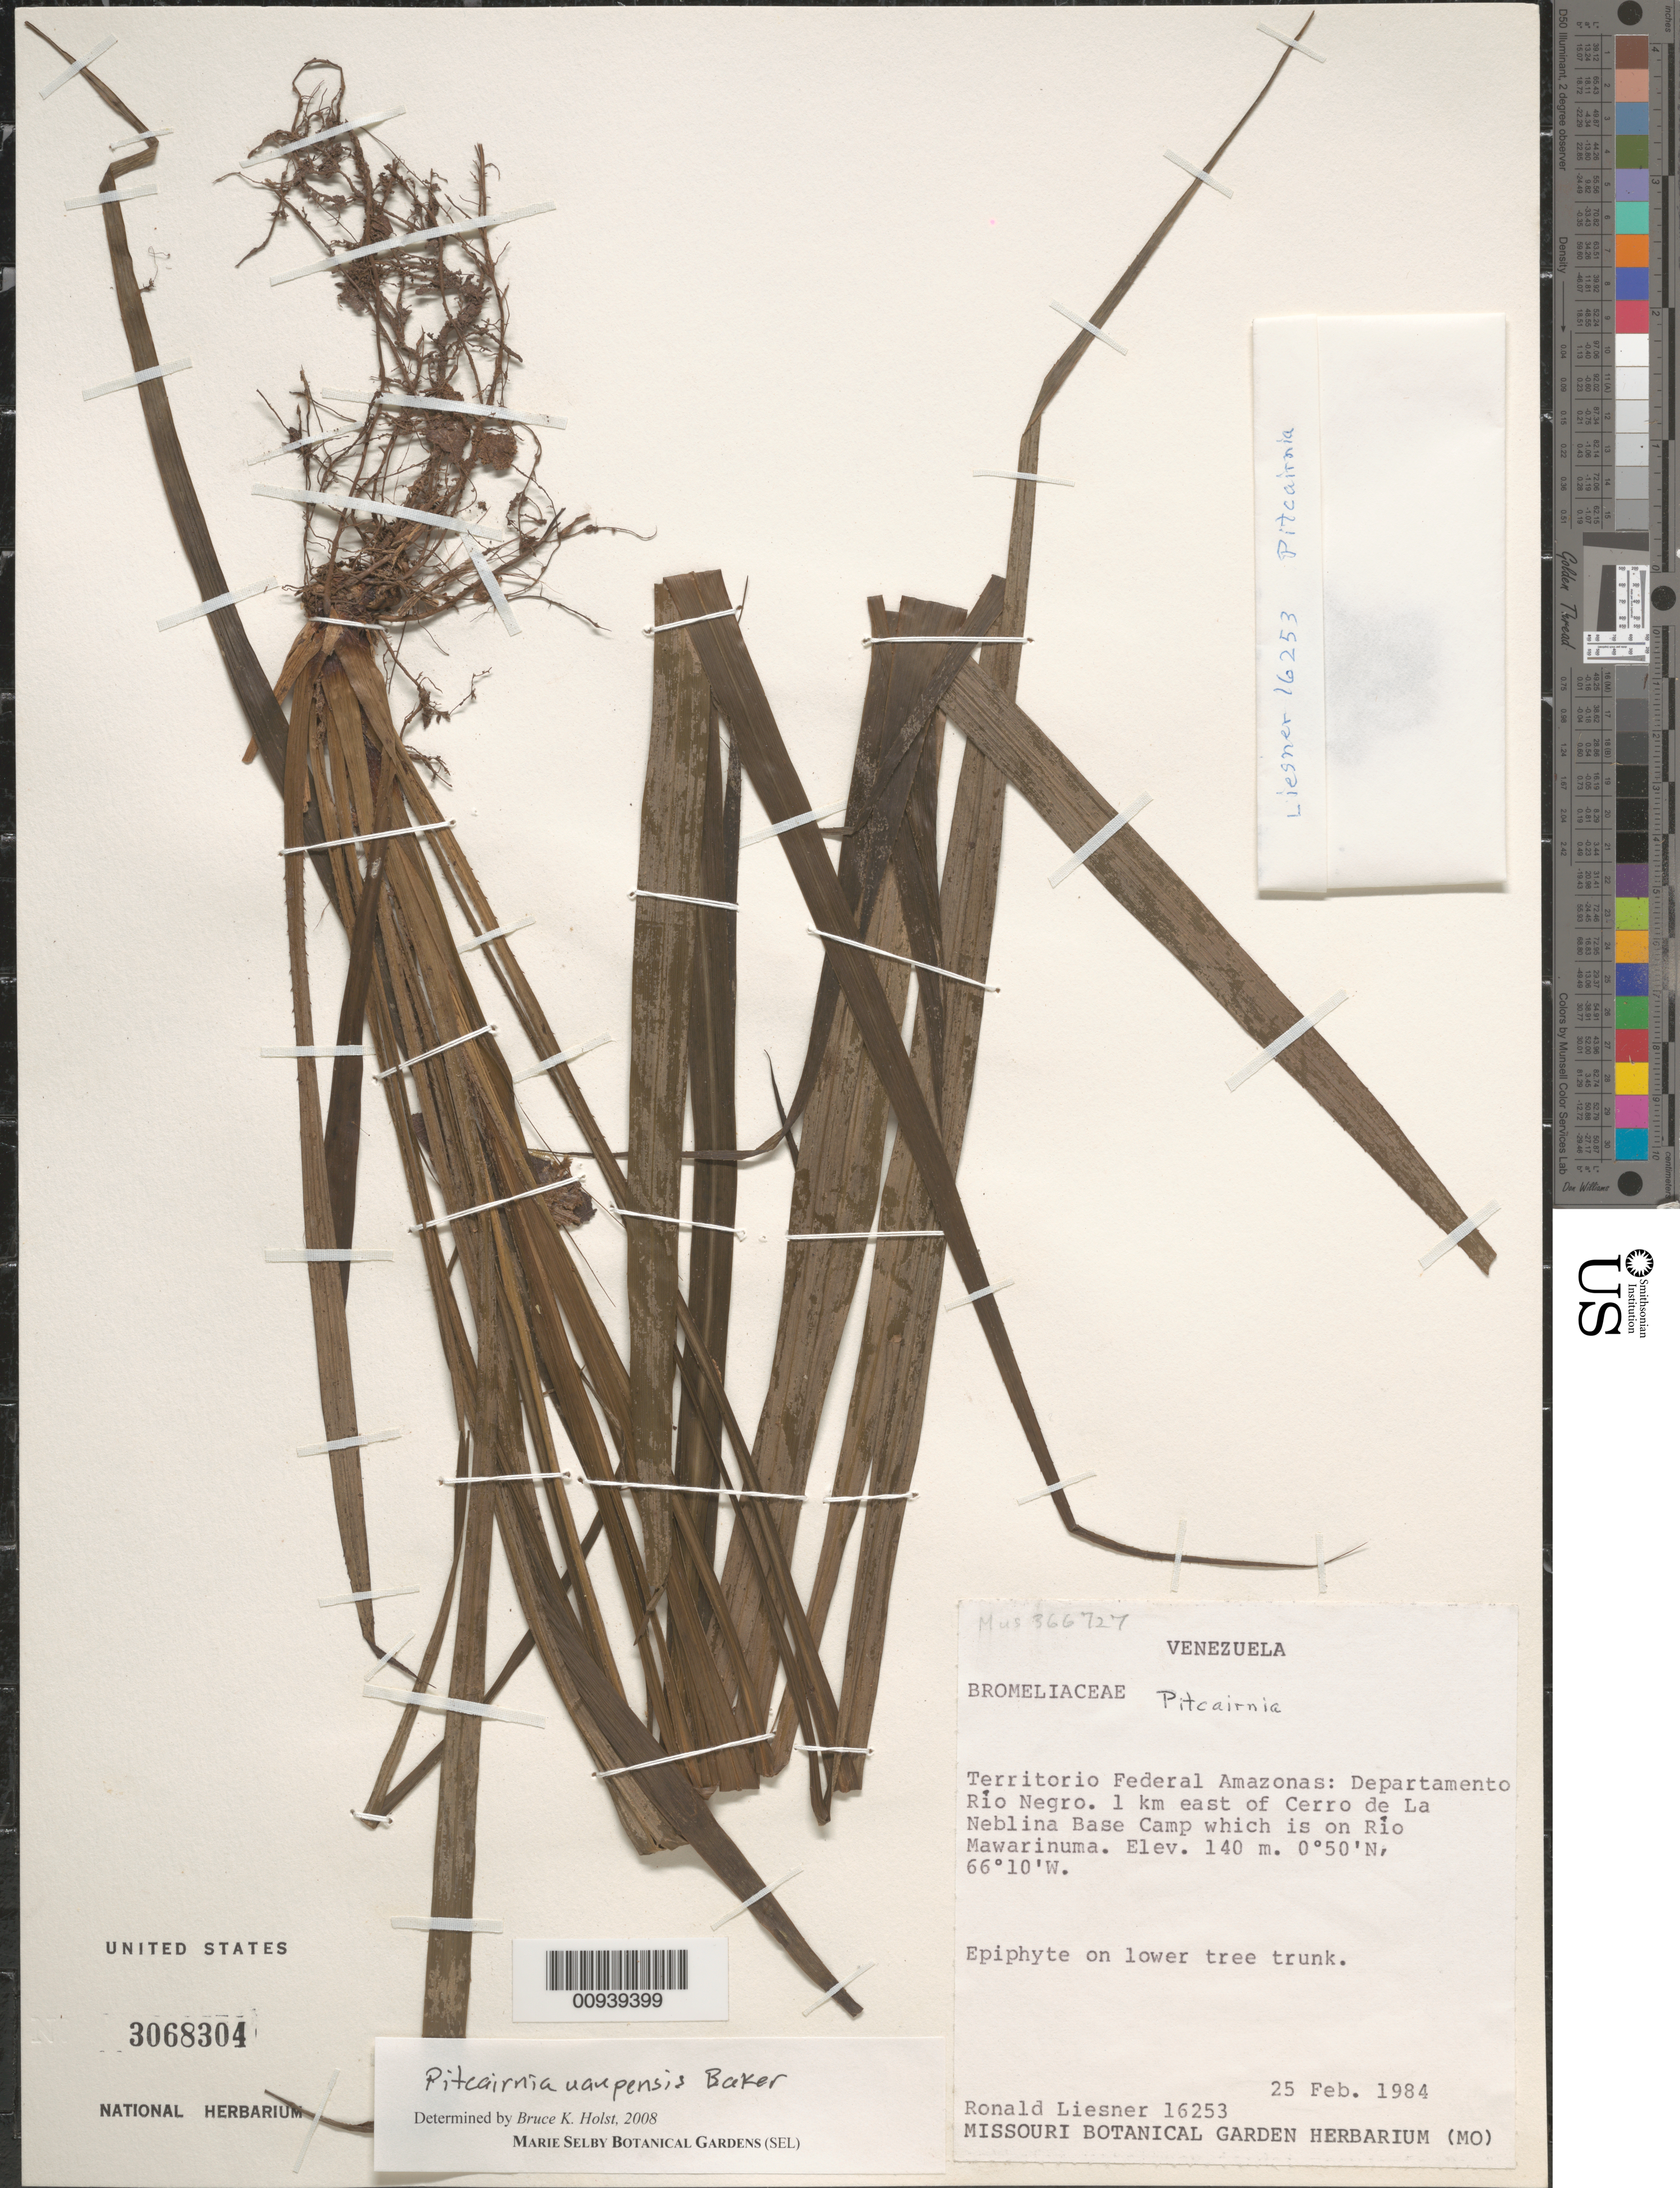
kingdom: Plantae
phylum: Tracheophyta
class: Liliopsida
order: Poales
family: Bromeliaceae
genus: Pitcairnia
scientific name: Pitcairnia uaupensis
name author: Baker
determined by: Holst, Bruce K.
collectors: R. L. Liesner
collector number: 16253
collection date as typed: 25-Feb-84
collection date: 1984-02-25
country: Venezuela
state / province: Amazonas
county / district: Río Negro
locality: Río Mawarinuma, 1 km E of Cerro de La Neblina Base Camp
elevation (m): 140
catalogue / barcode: US 3068304